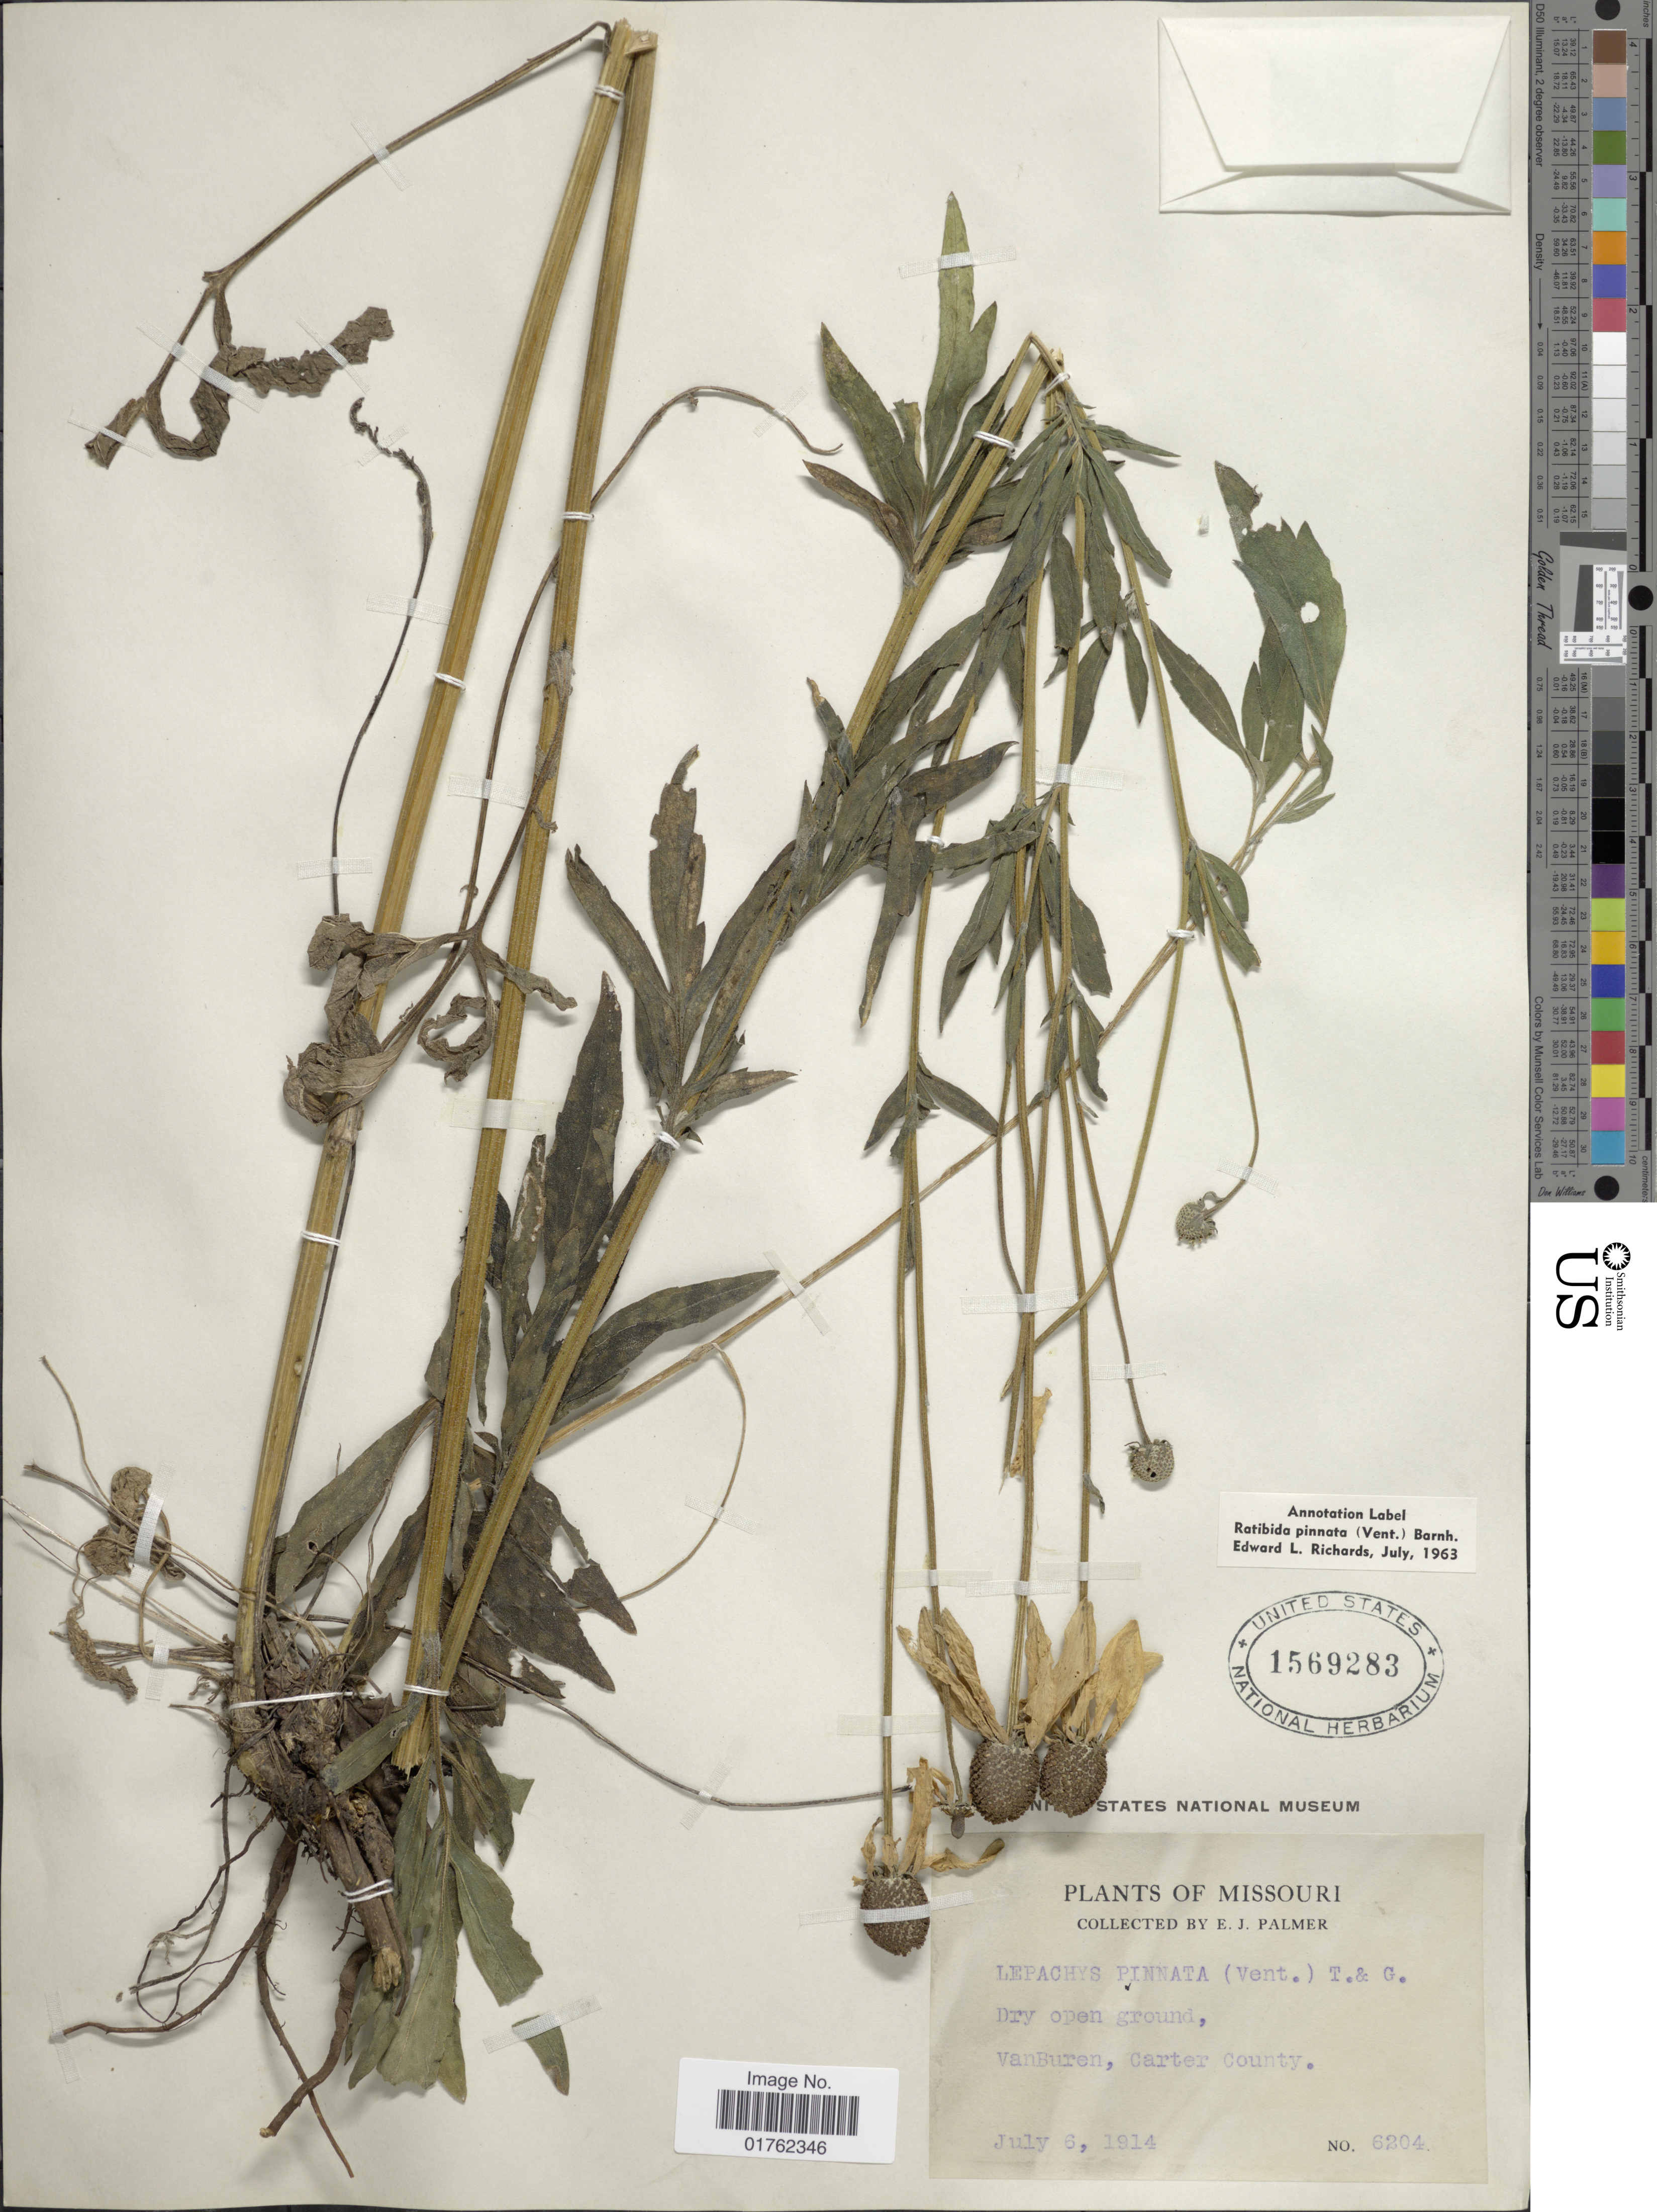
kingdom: Plantae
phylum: Tracheophyta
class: Magnoliopsida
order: Asterales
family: Asteraceae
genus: Ratibida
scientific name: Ratibida pinnata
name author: (Vent.) Barnhart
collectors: E. J. Palmer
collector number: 6204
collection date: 1914-07-06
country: United States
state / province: Missouri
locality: VanBuren, Carter County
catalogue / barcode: US 1569283